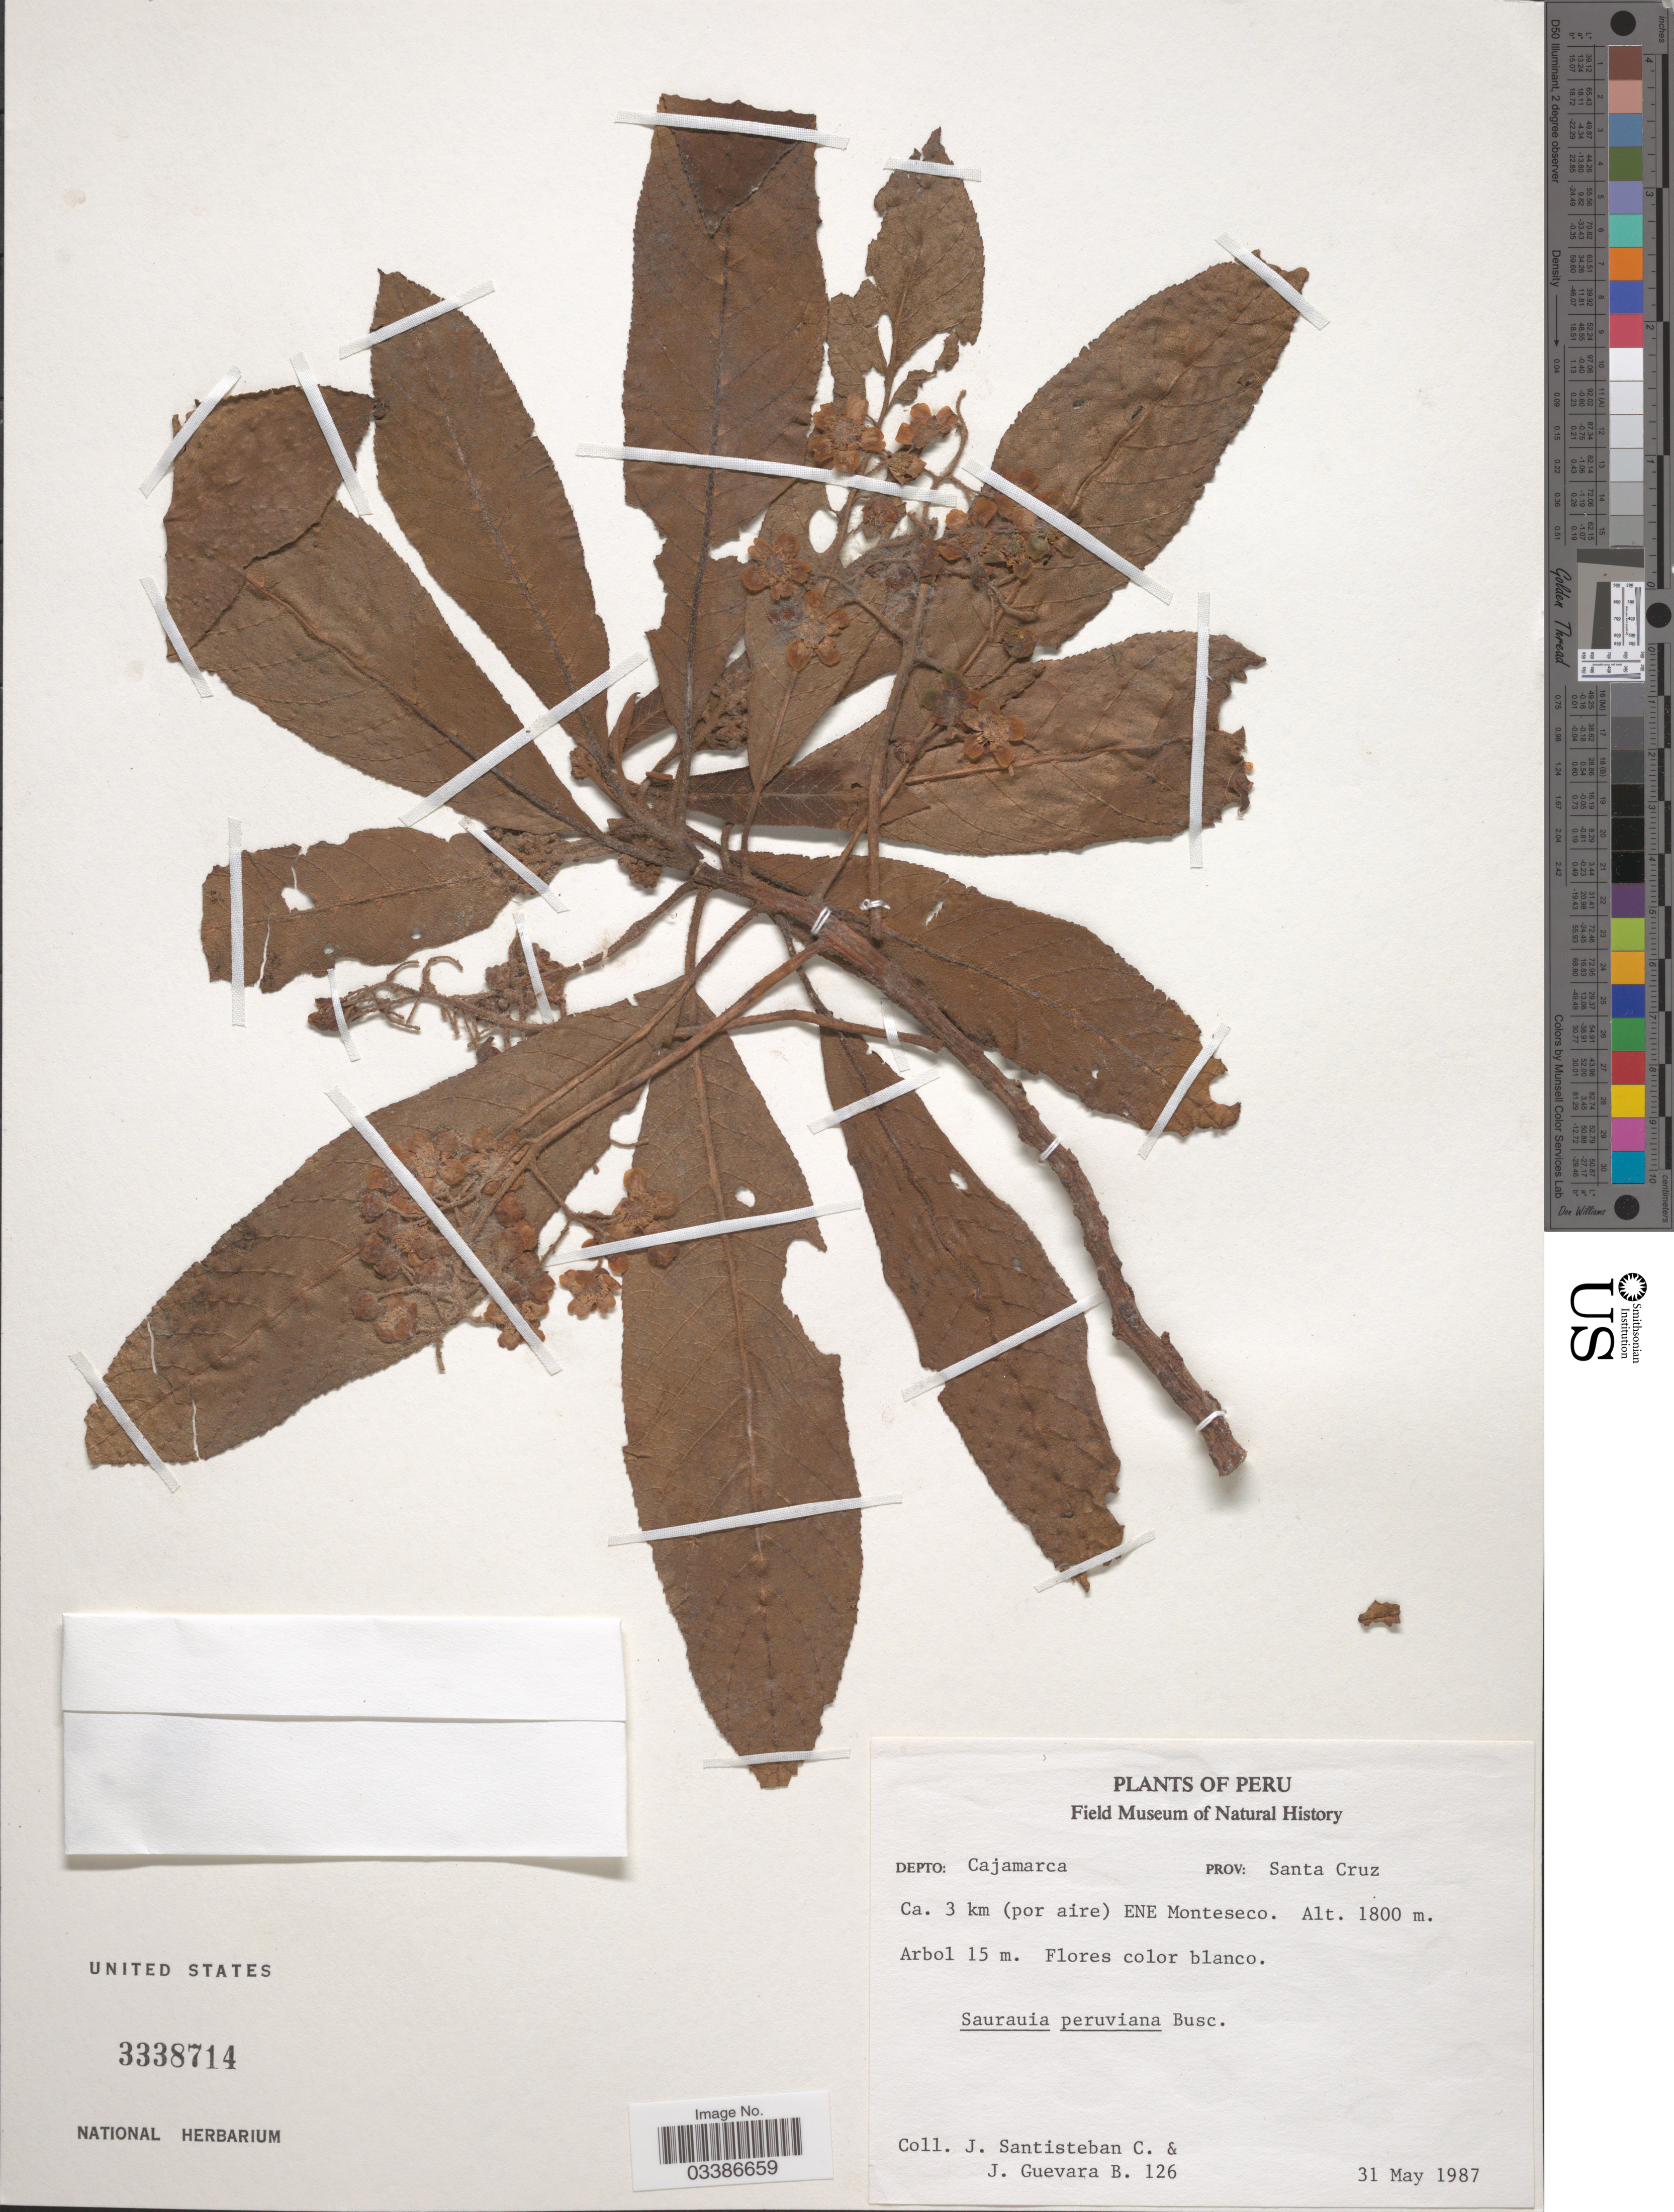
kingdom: Plantae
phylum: Tracheophyta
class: Magnoliopsida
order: Ericales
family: Actinidiaceae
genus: Saurauia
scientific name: Saurauia peruviana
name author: Buscal.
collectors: J. Santisteban C. & J. Guevara B.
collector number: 126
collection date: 1987-05-31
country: Peru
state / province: Cajamarca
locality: Depto: Cajamarca. Prov: Santa Cruz. Ca. 3 km (por aire) ENE Monteseco.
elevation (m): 1800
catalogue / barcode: US 3338714